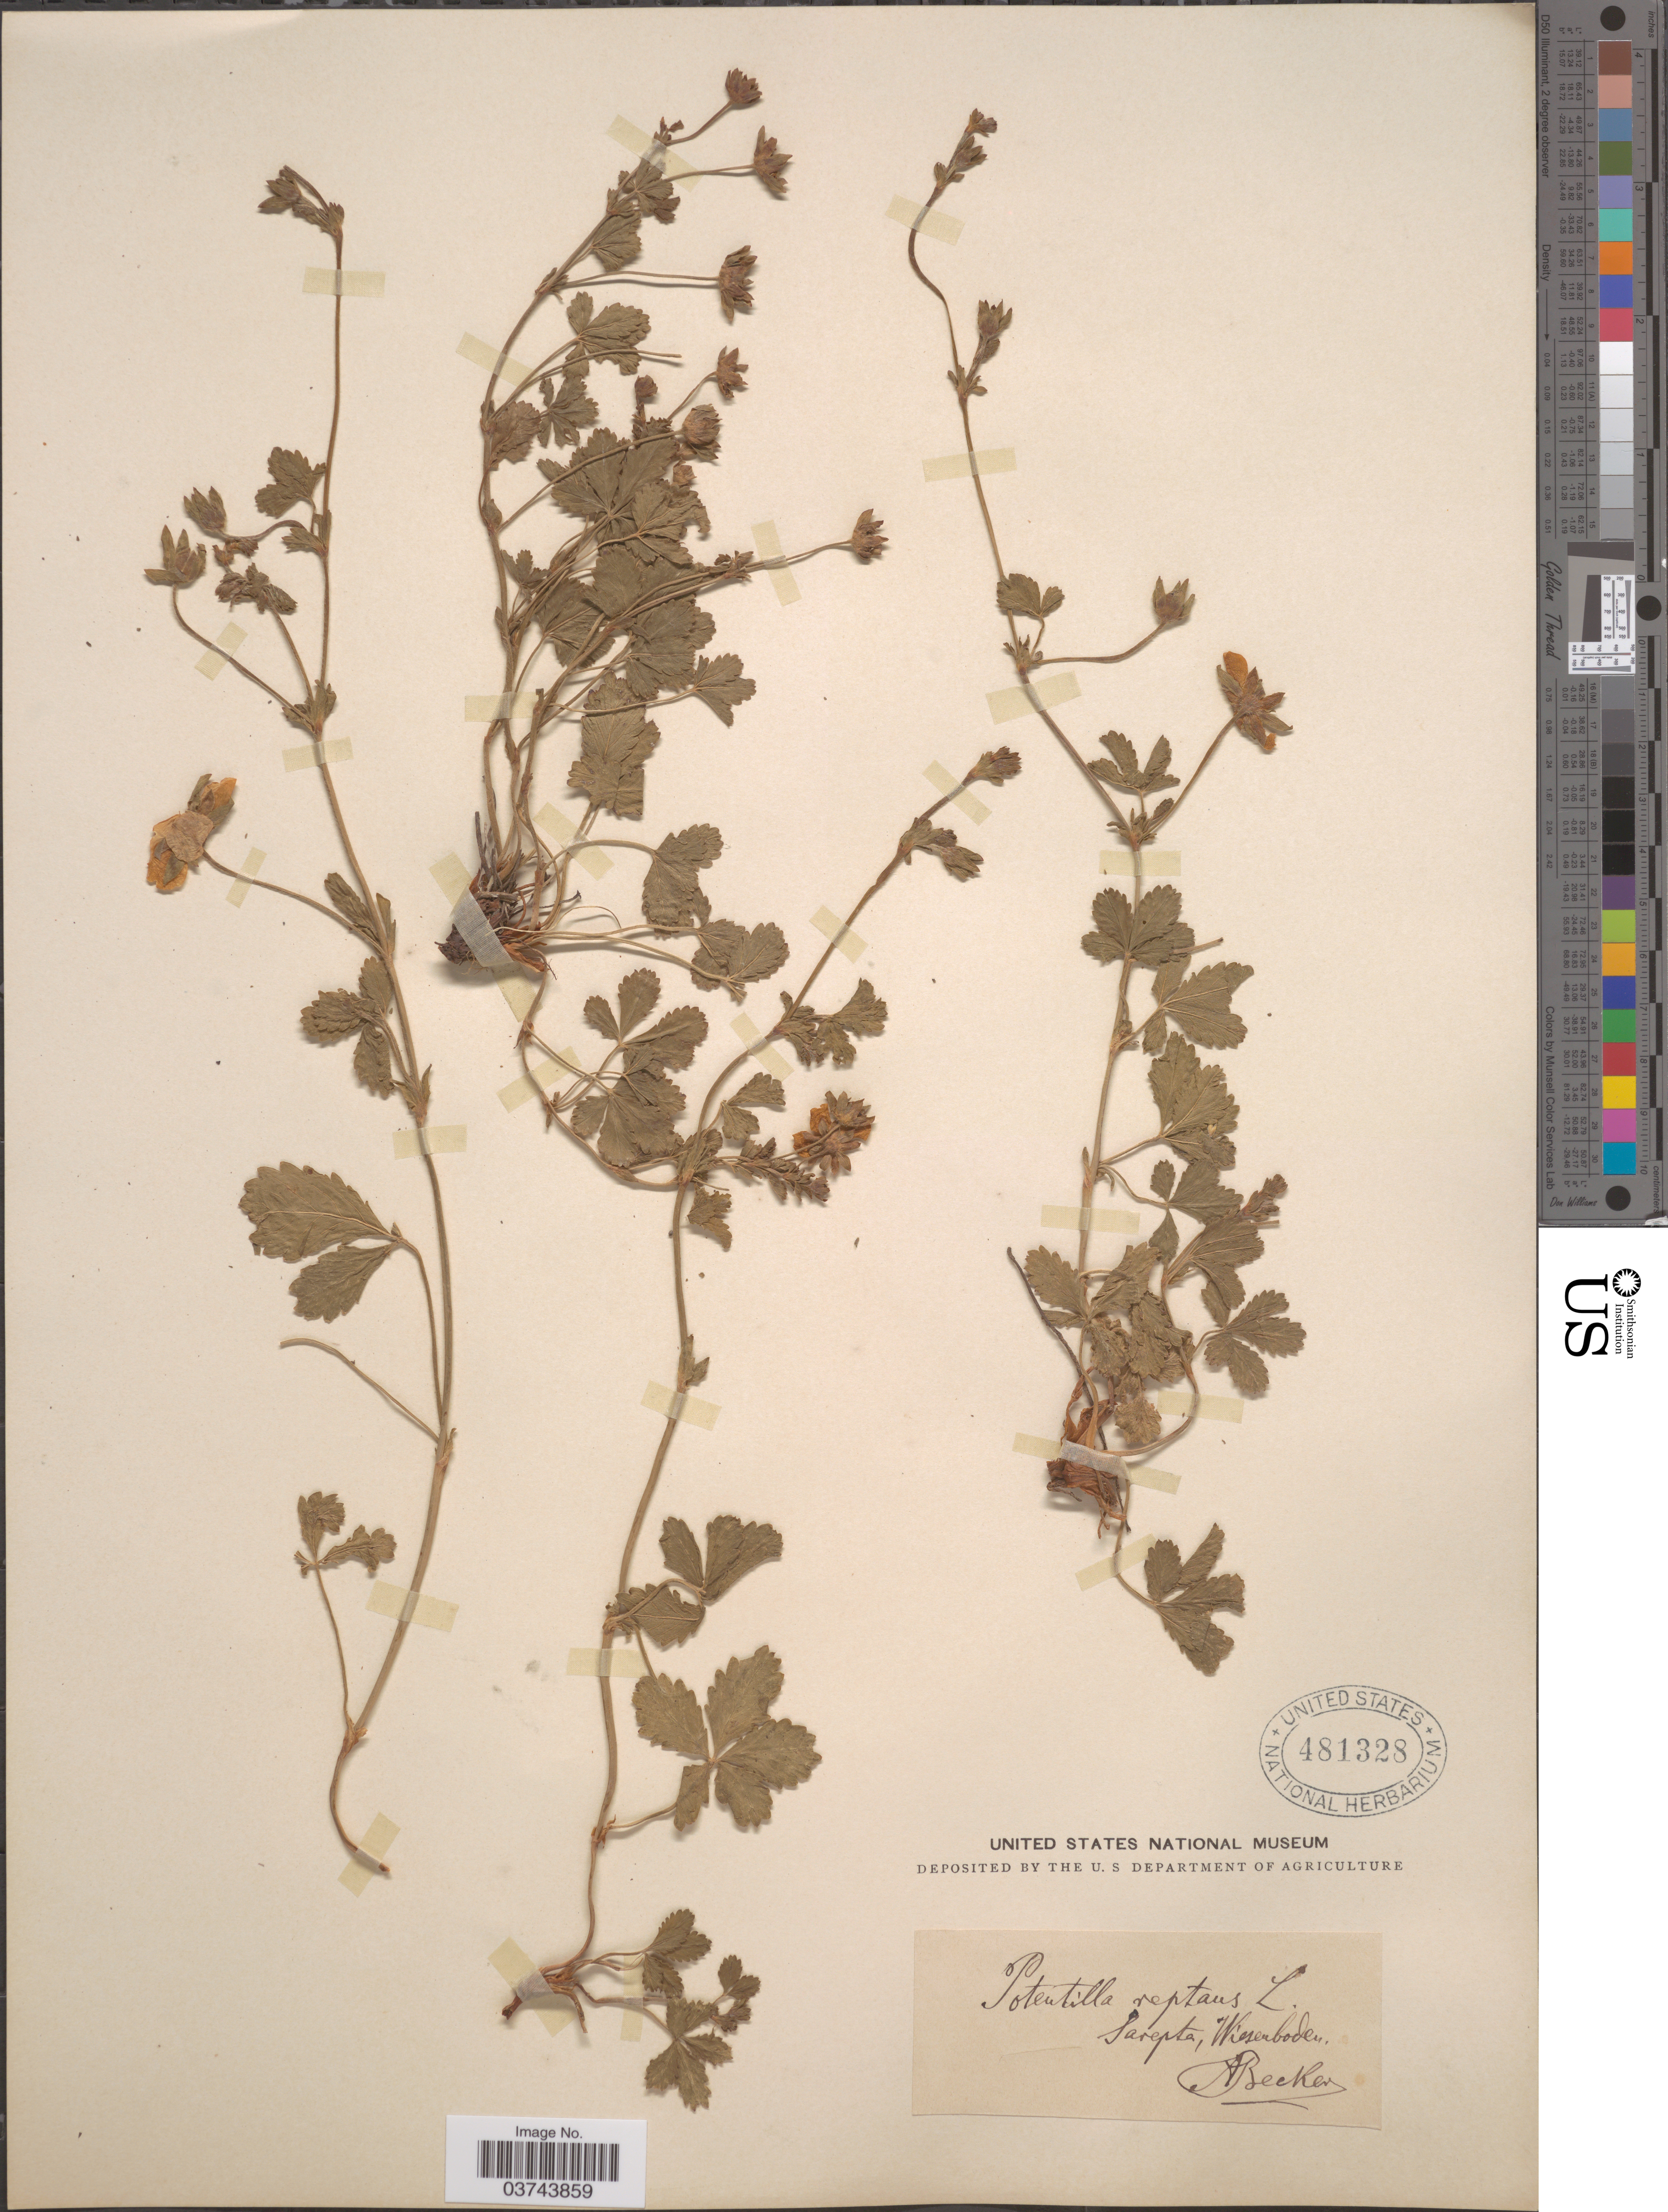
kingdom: Plantae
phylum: Tracheophyta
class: Magnoliopsida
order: Rosales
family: Rosaceae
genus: Potentilla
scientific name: Potentilla reptans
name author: L.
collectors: A. Becker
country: Russian Federation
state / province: Volgograd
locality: Sarepta, Wiesenboden.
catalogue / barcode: US 481328